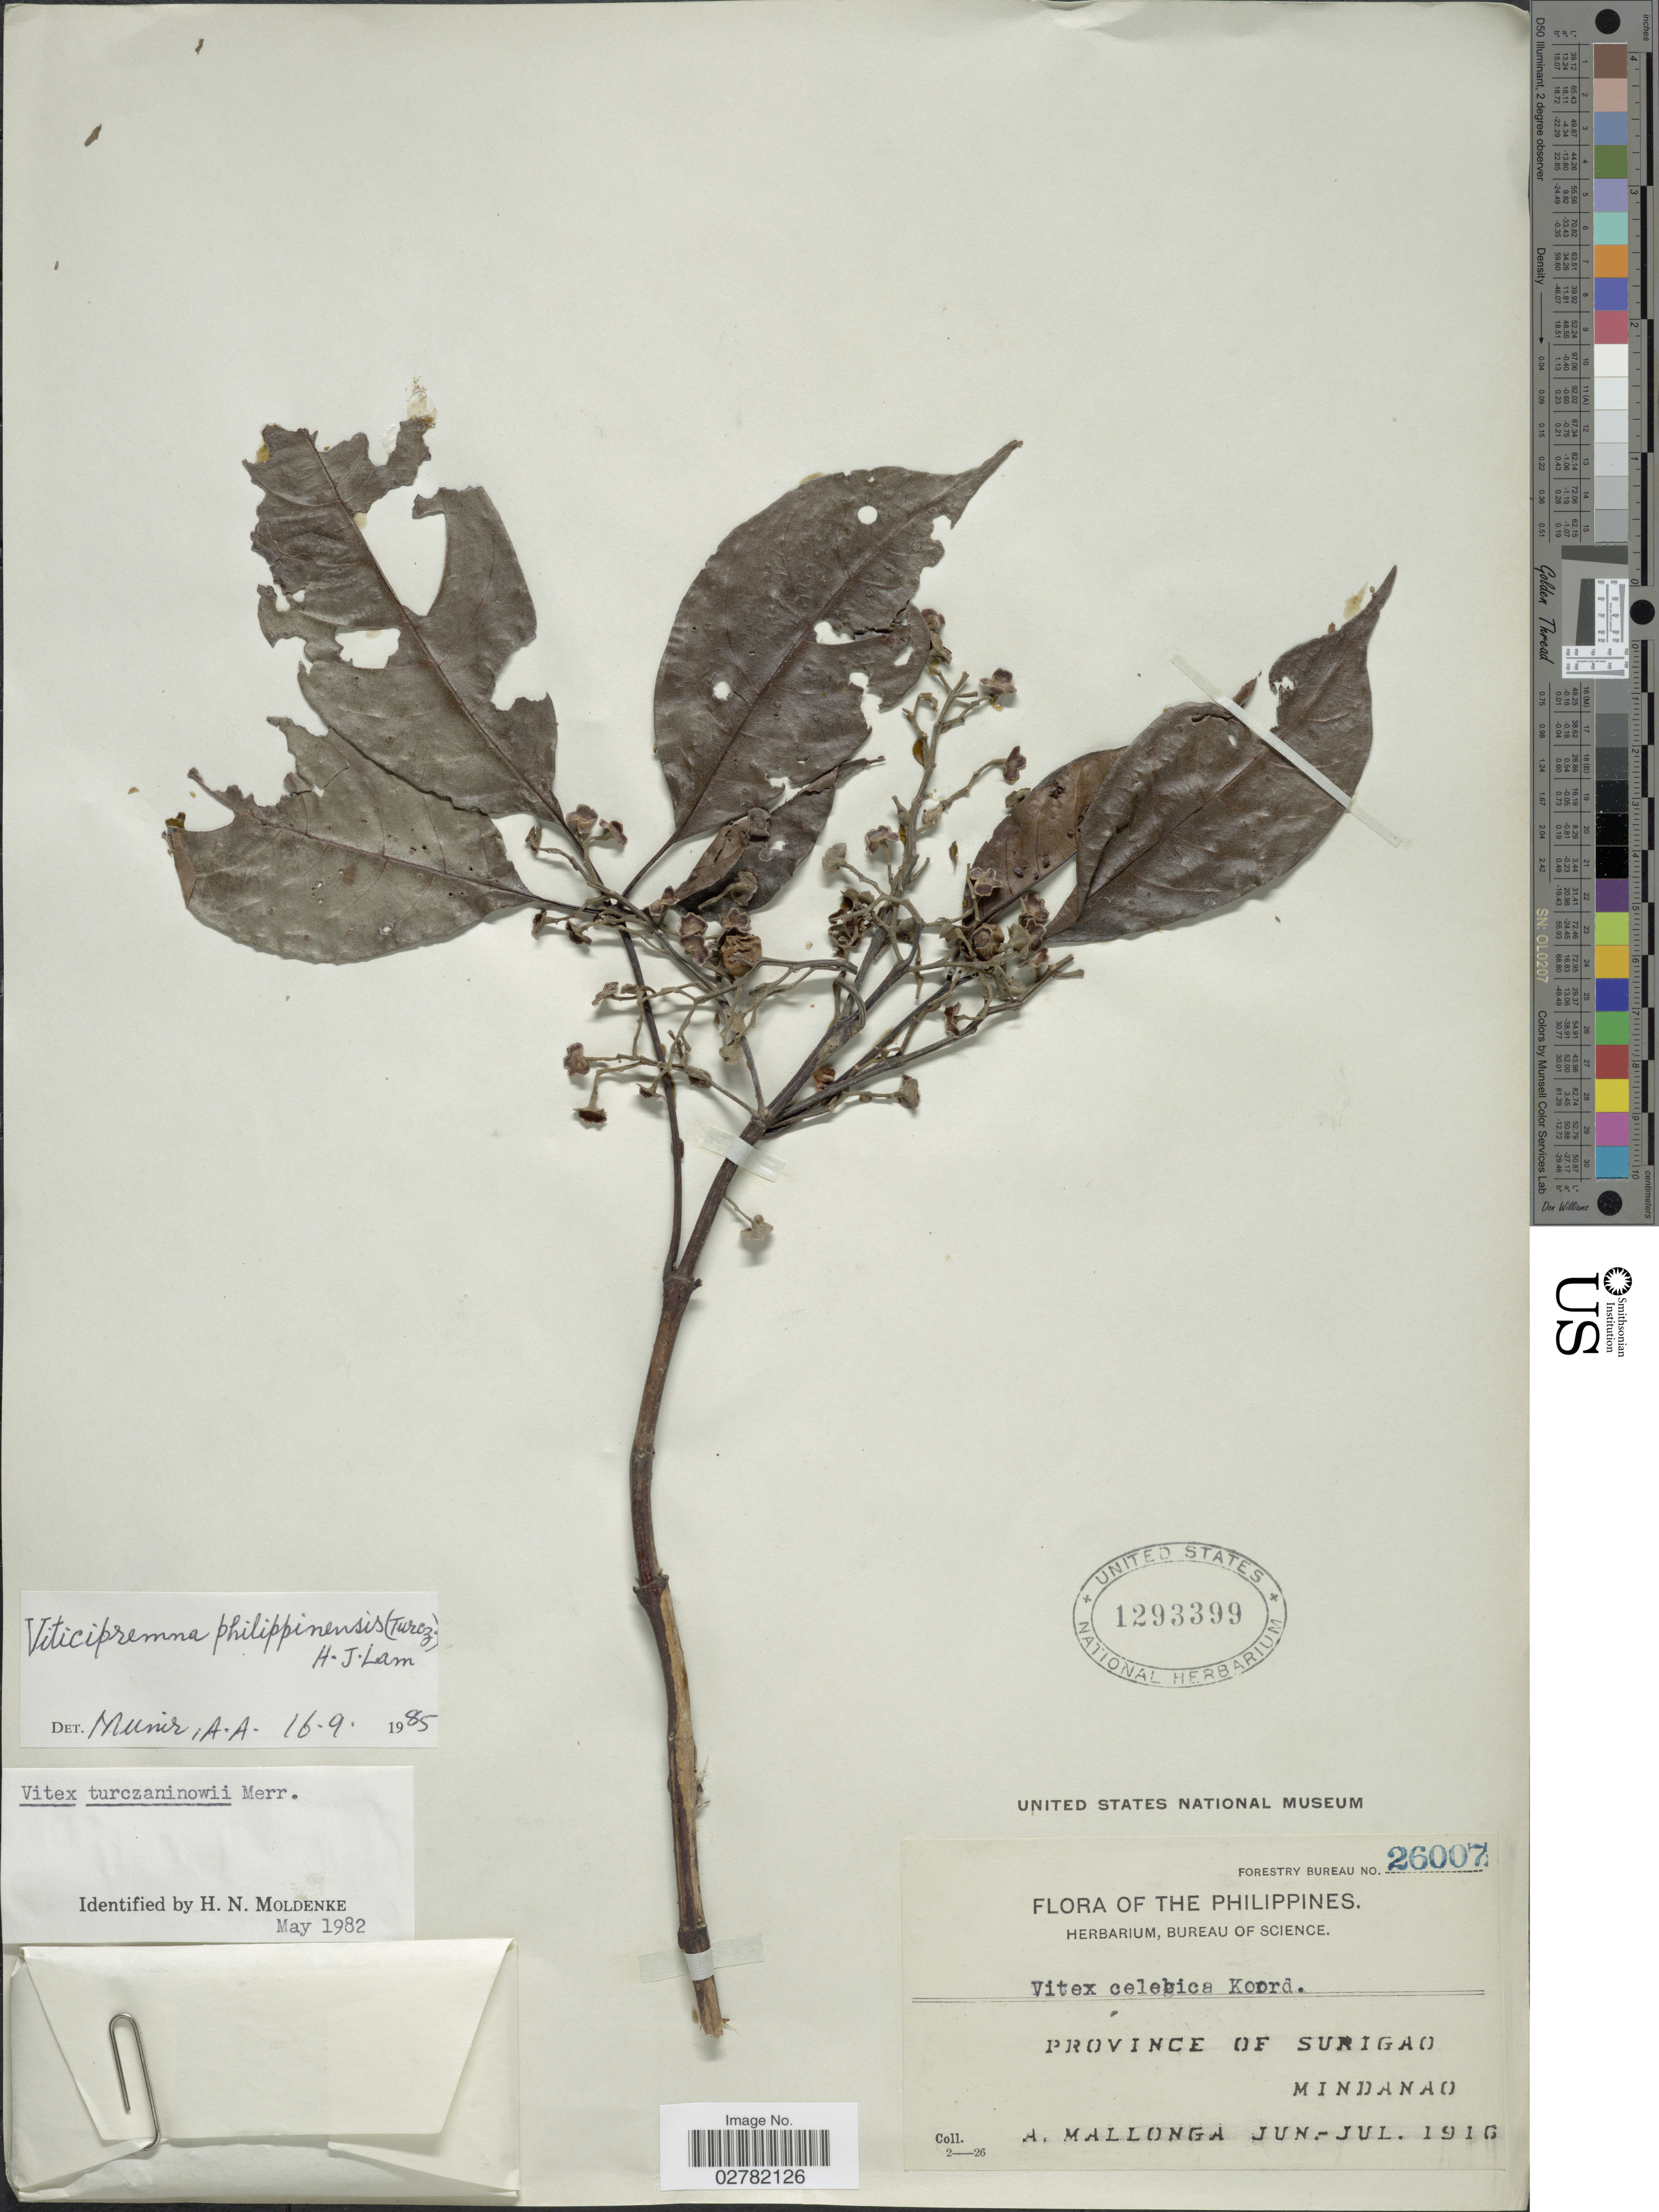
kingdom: Plantae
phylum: Tracheophyta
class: Magnoliopsida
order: Lamiales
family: Lamiaceae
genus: Viticipremna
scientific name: Viticipremna philippinensis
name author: (Turcz.) H.J. Lam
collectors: A. Mallonga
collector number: Forestry Bureau 26007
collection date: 1916-06/1916-07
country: Philippines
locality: Province of Surigao. Mindanao.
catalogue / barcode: US 1293399